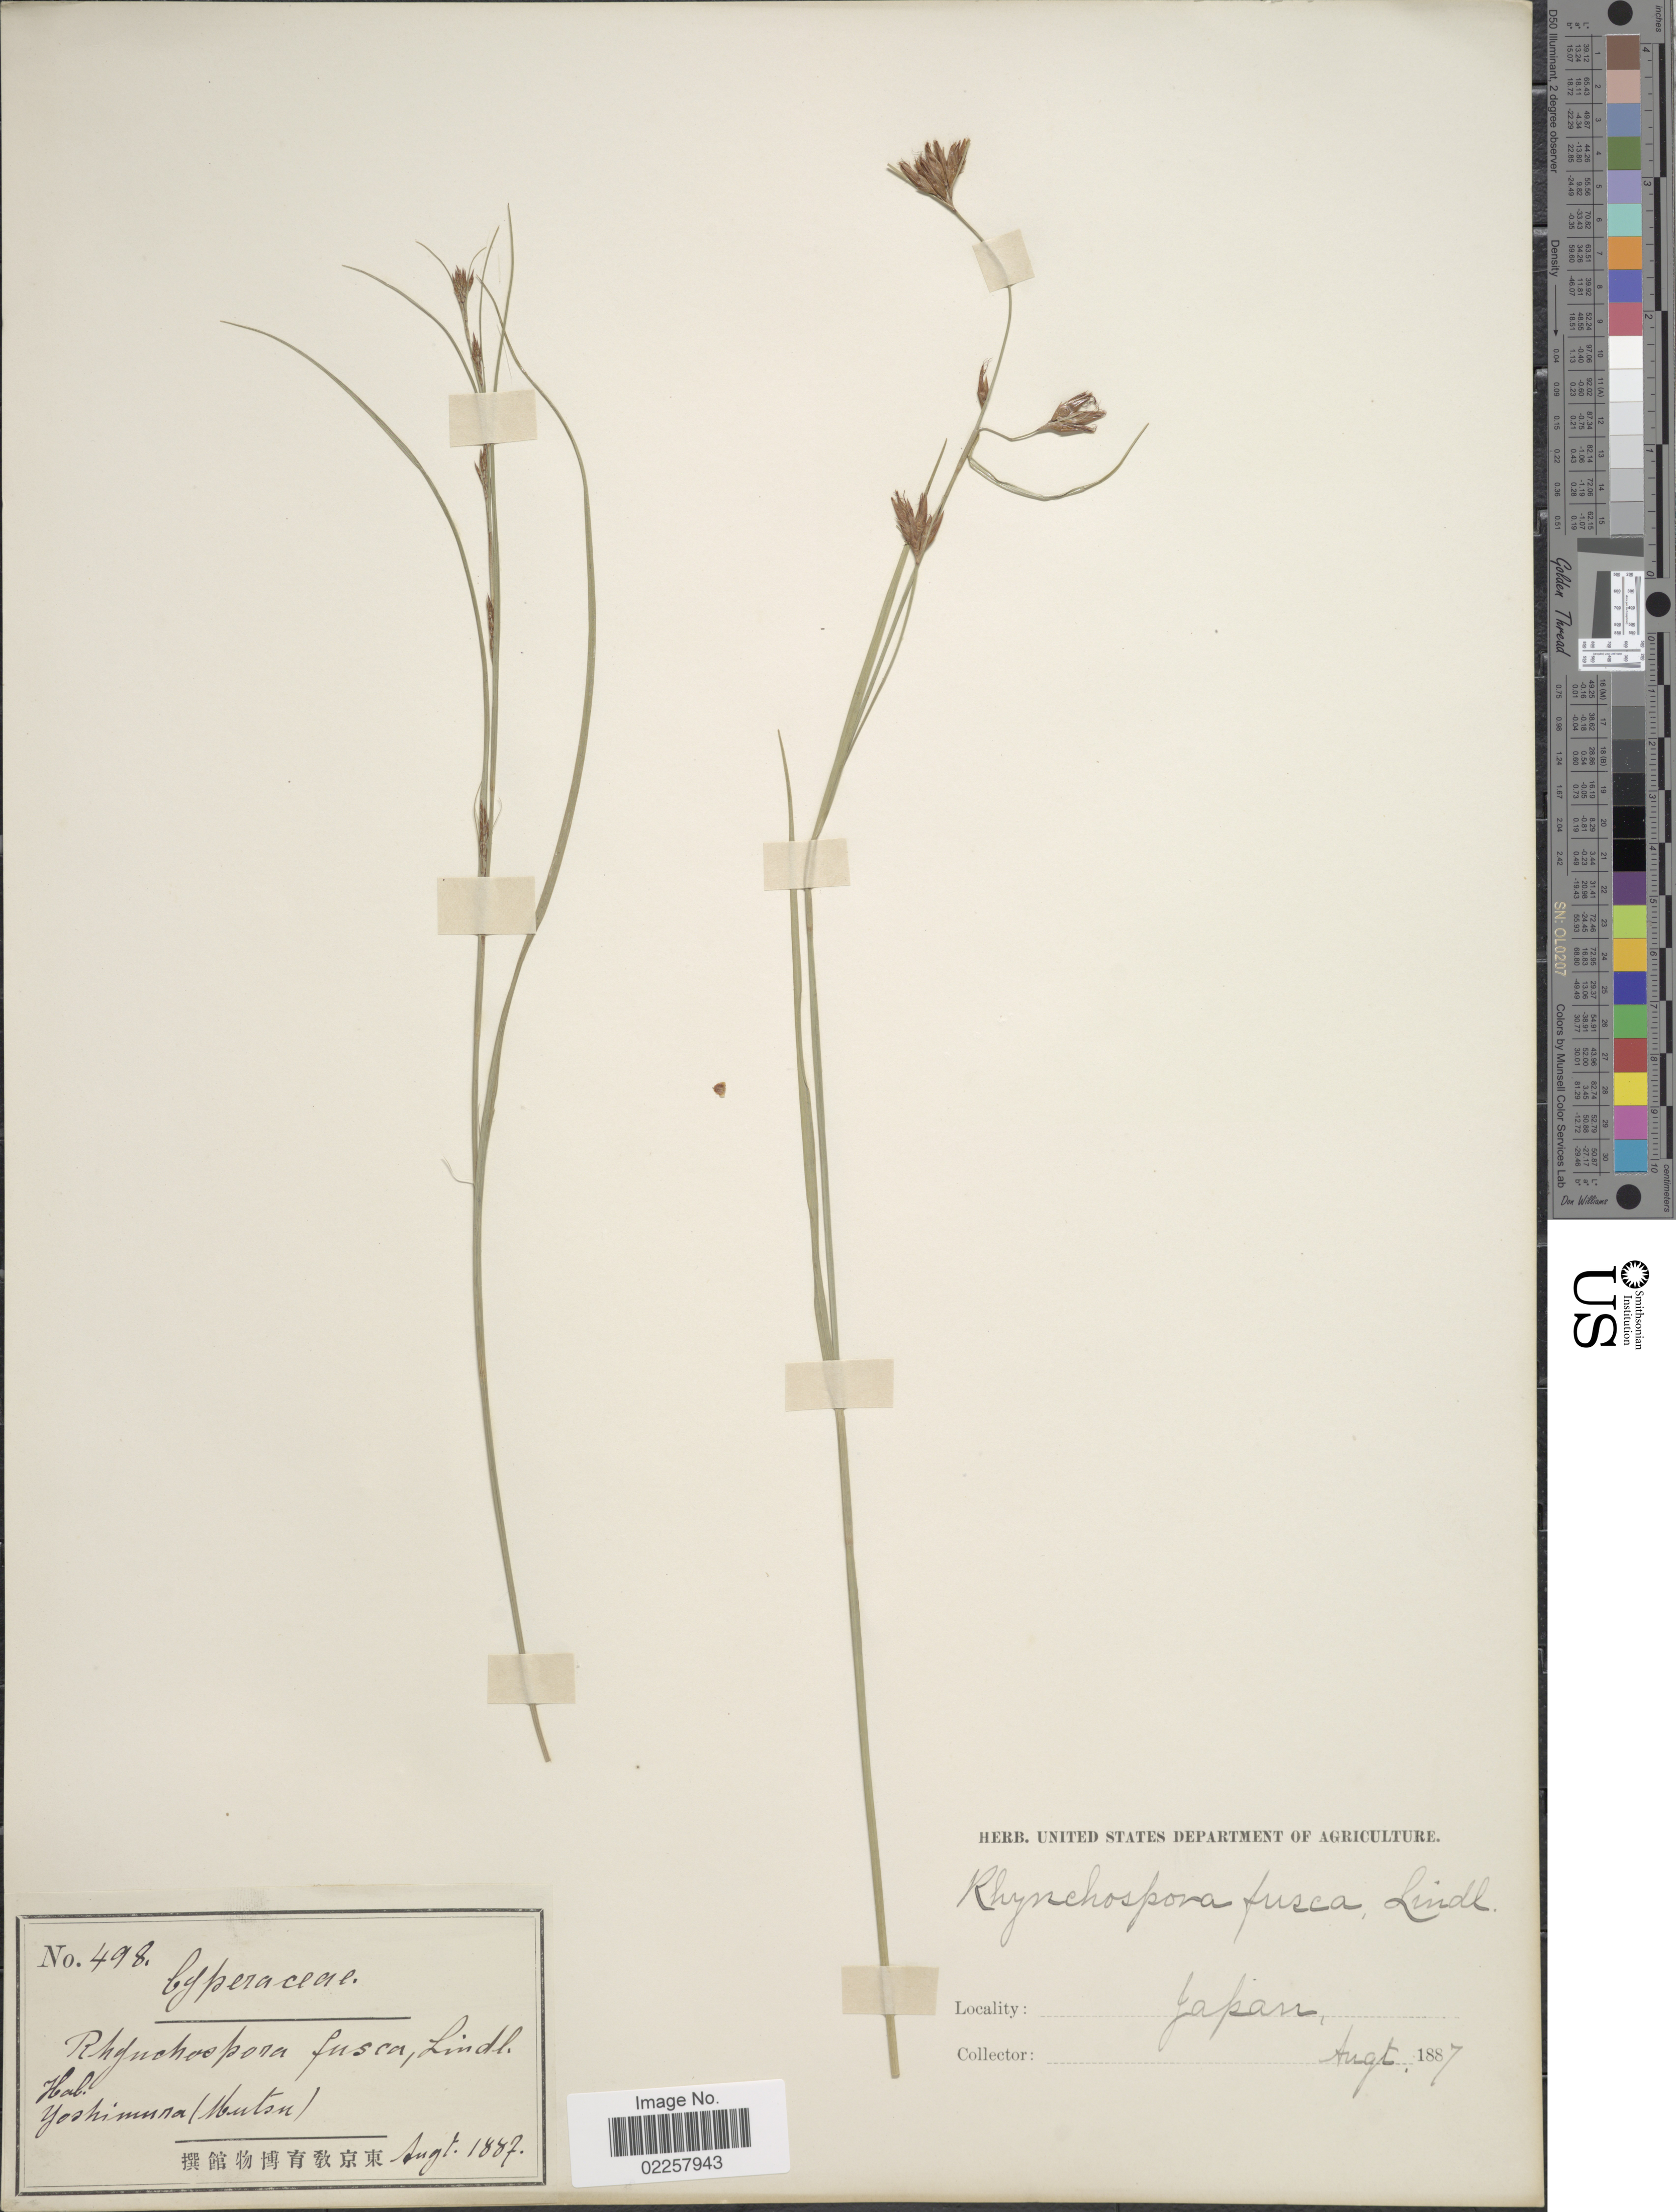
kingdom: Plantae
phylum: Tracheophyta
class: Liliopsida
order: Poales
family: Cyperaceae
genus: Rhynchospora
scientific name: Rhynchospora chinensis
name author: Nees & Meyen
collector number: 498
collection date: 1887-08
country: Japan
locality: Yoshimura (Mutsu)